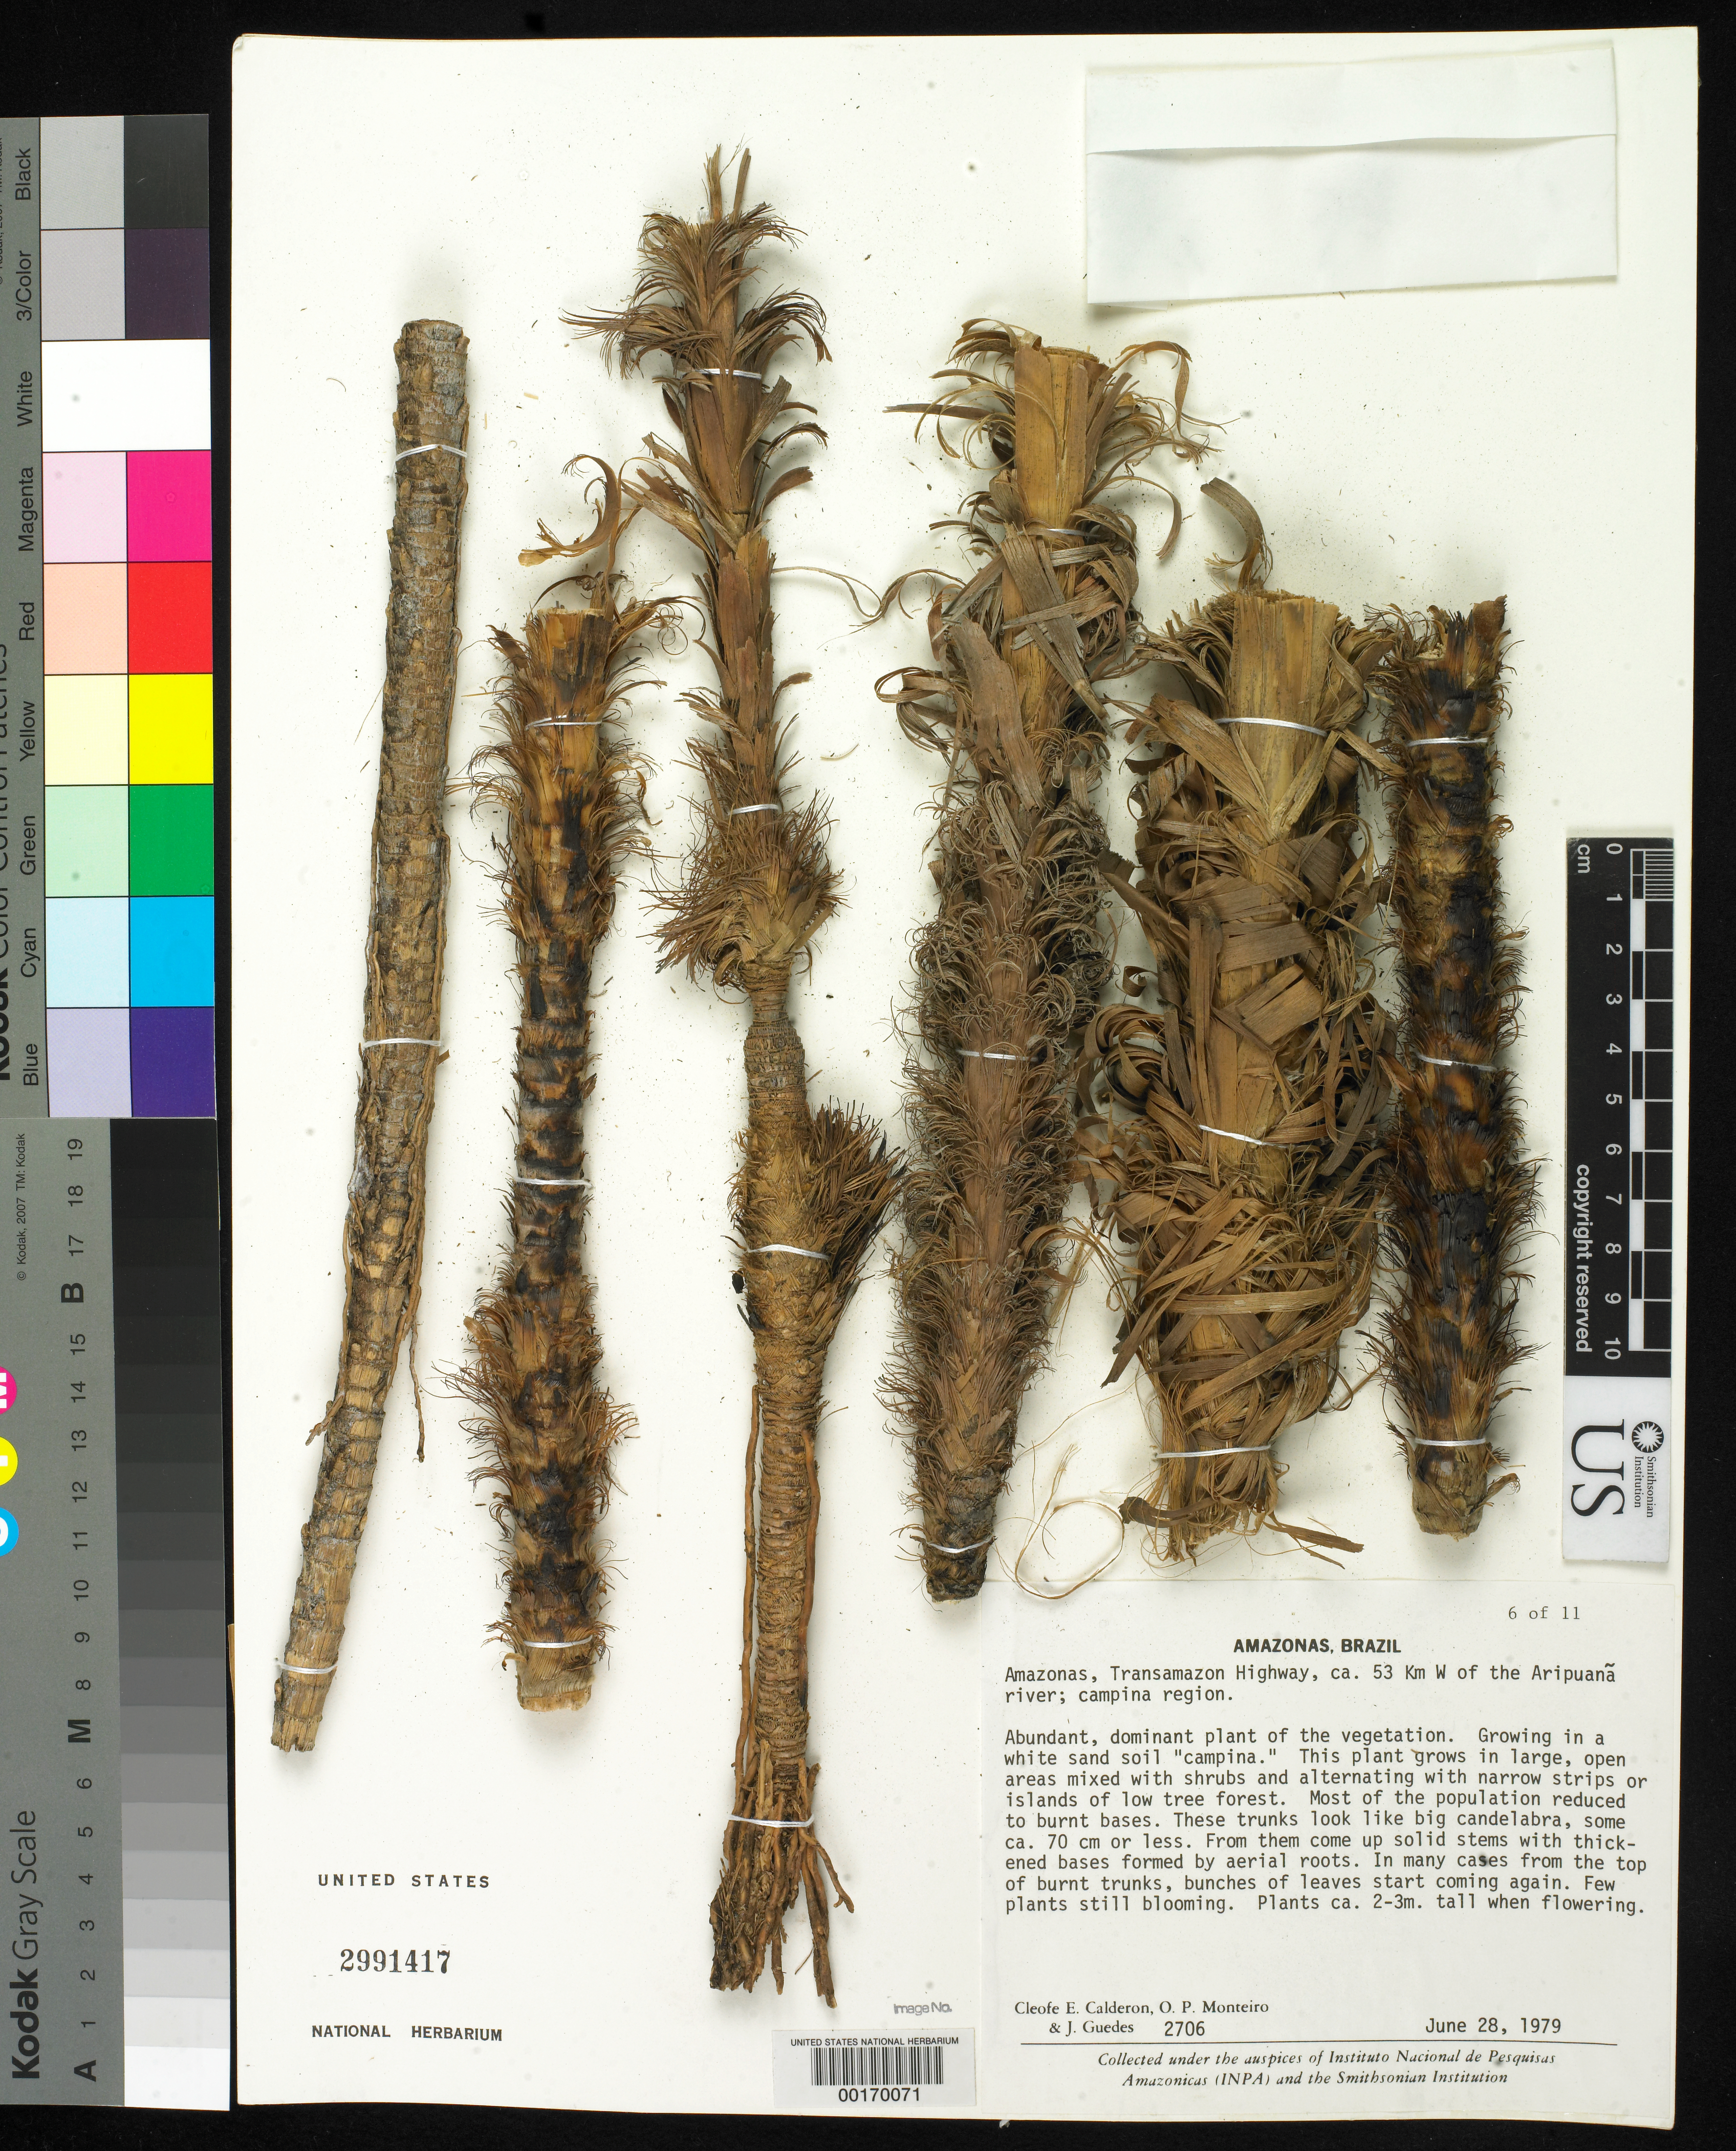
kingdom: Plantae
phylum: Tracheophyta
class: Liliopsida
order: Poales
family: Poaceae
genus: Arundoclaytonia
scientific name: Arundoclaytonia dissimilis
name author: Davidse & J.L. Ellis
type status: Isotype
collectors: C. E. Calderón, O. P. Monteiro & J. Guedes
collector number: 2706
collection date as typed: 28 Jun 1979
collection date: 1979-06-28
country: Brazil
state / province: Amazonas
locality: Transamazon Highway, ca. 53 km W of Aripuana River, Campina Region.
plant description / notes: Additional type material filed separately with bulky bamboos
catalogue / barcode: US 2991417